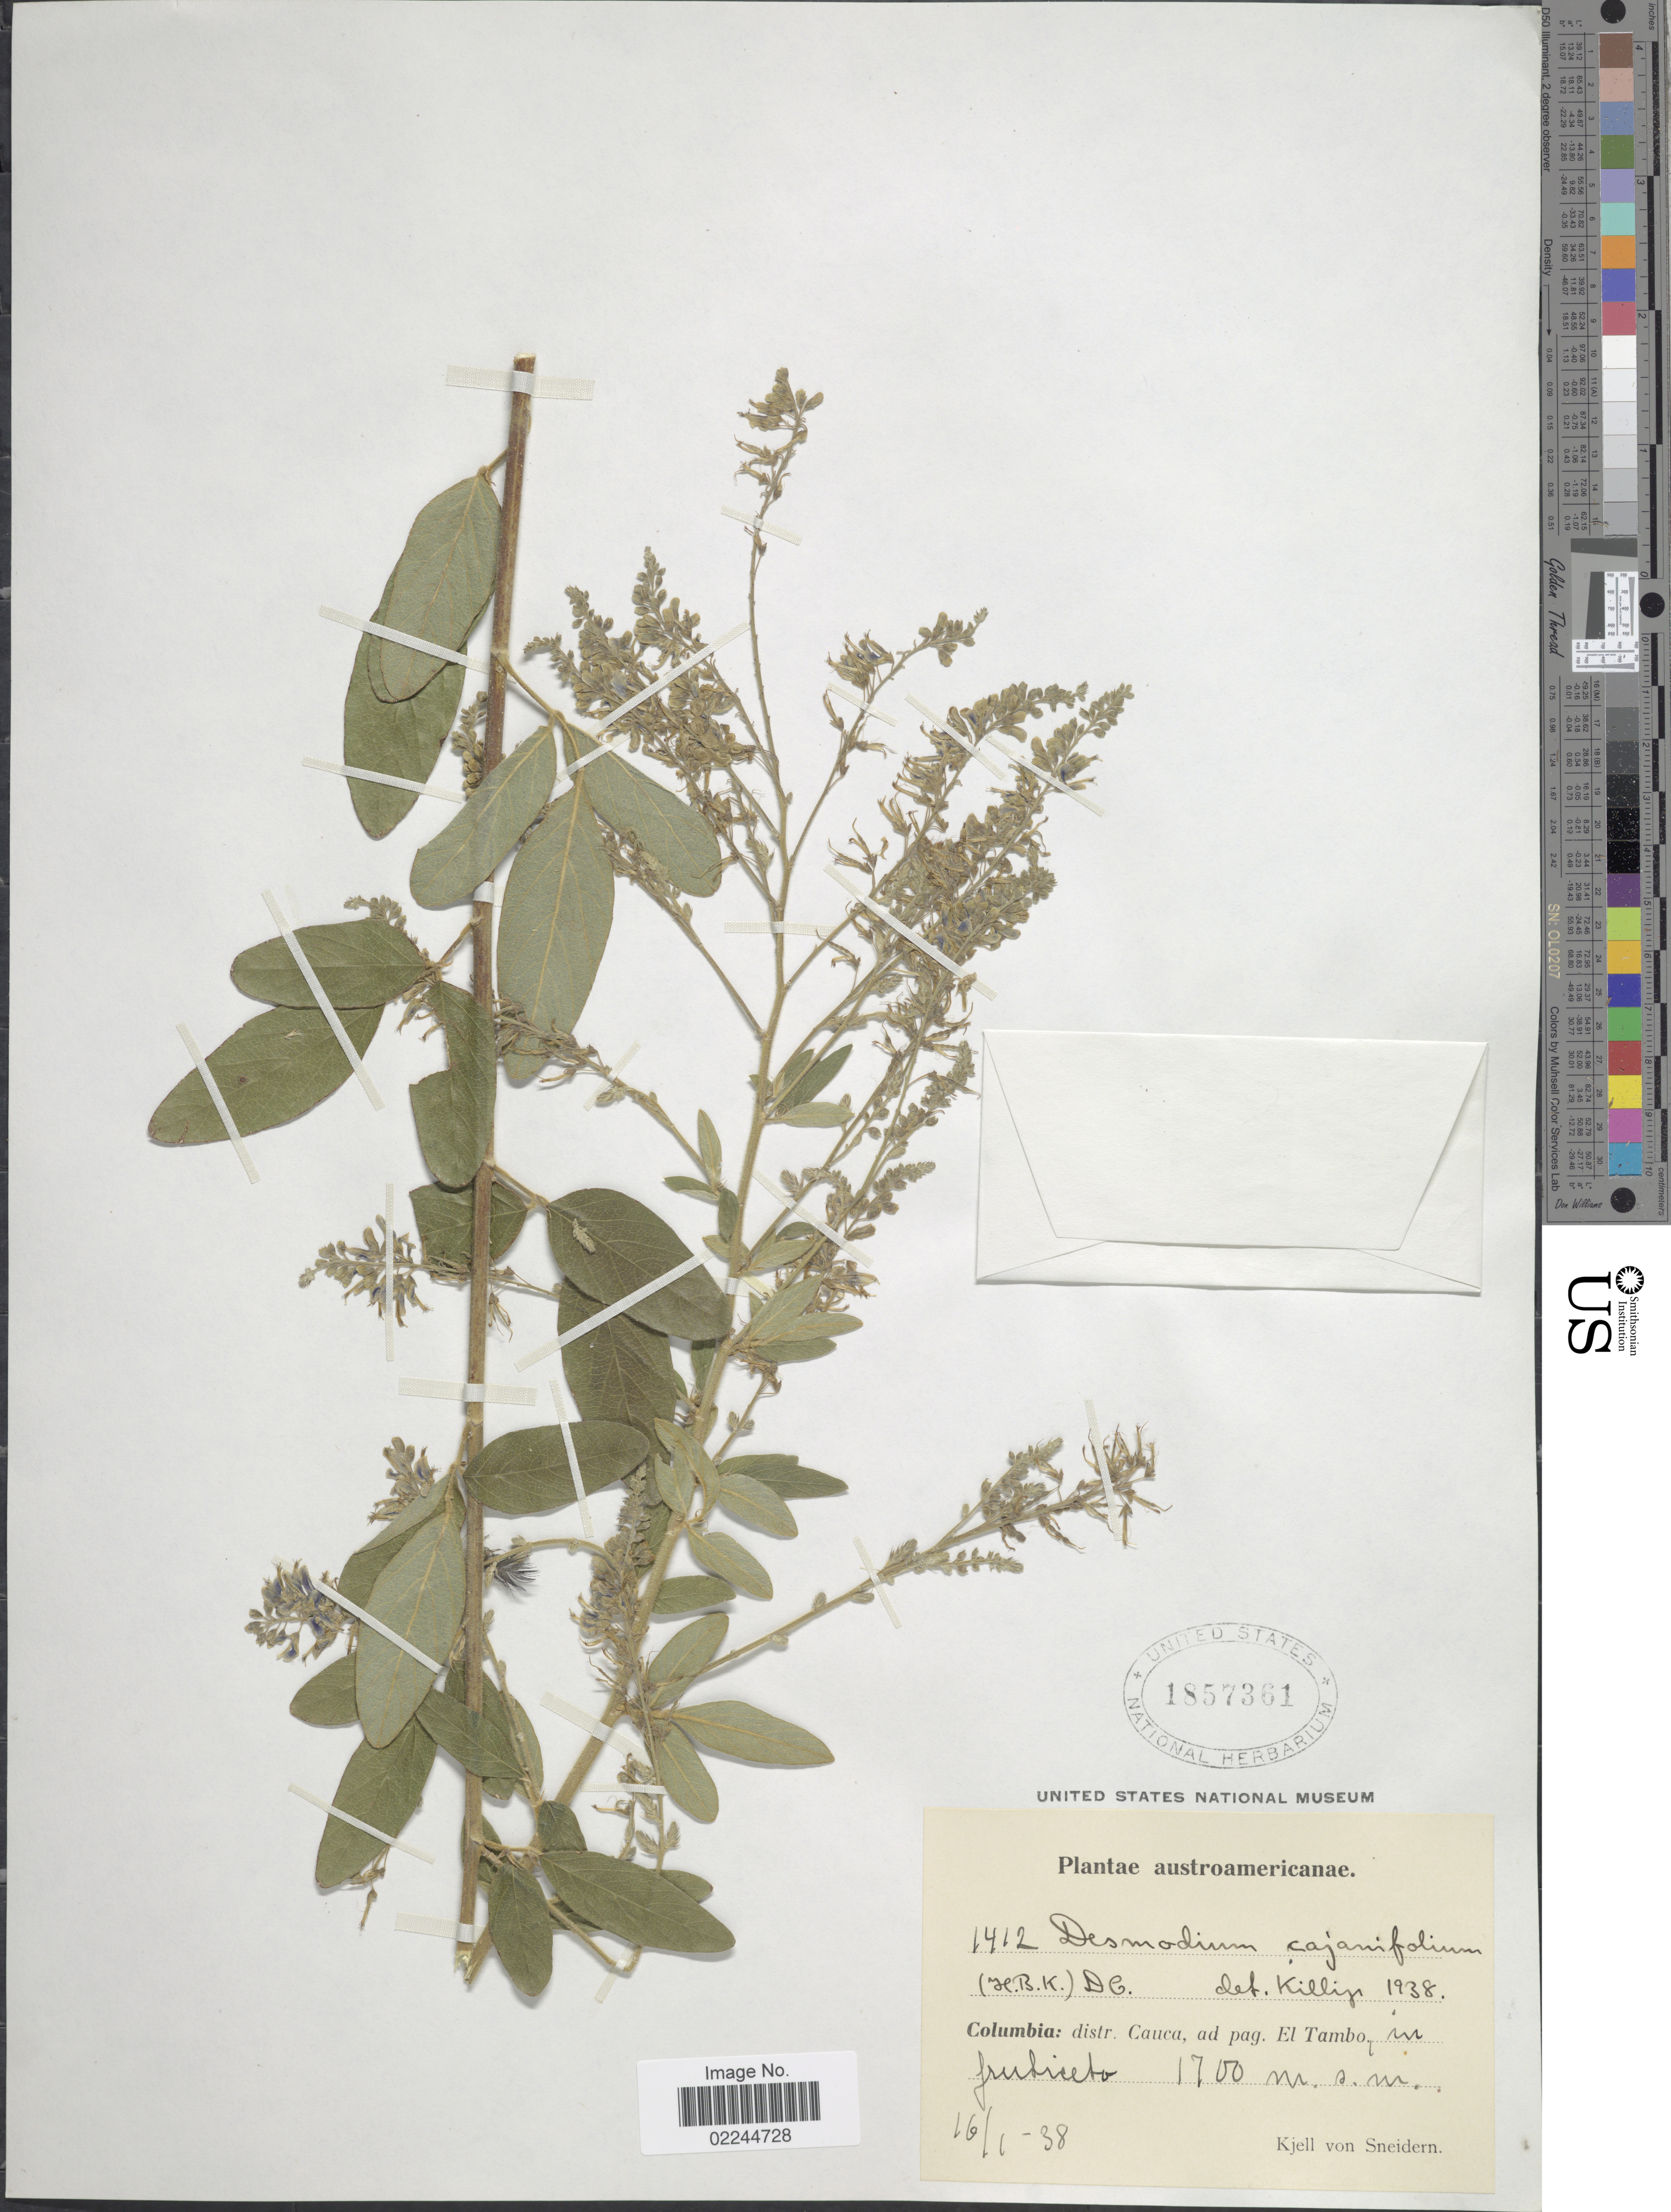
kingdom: Plantae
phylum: Tracheophyta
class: Magnoliopsida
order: Fabales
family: Fabaceae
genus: Desmodium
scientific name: Desmodium cajanifolium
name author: (Kunth) DC.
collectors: K. von Sneidern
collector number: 1412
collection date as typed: Transcribed d/m/y: 16/1/38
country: Colombia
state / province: Cauca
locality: Austroamericanae, ad pag. El Tambo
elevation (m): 1700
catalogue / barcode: US 1857361